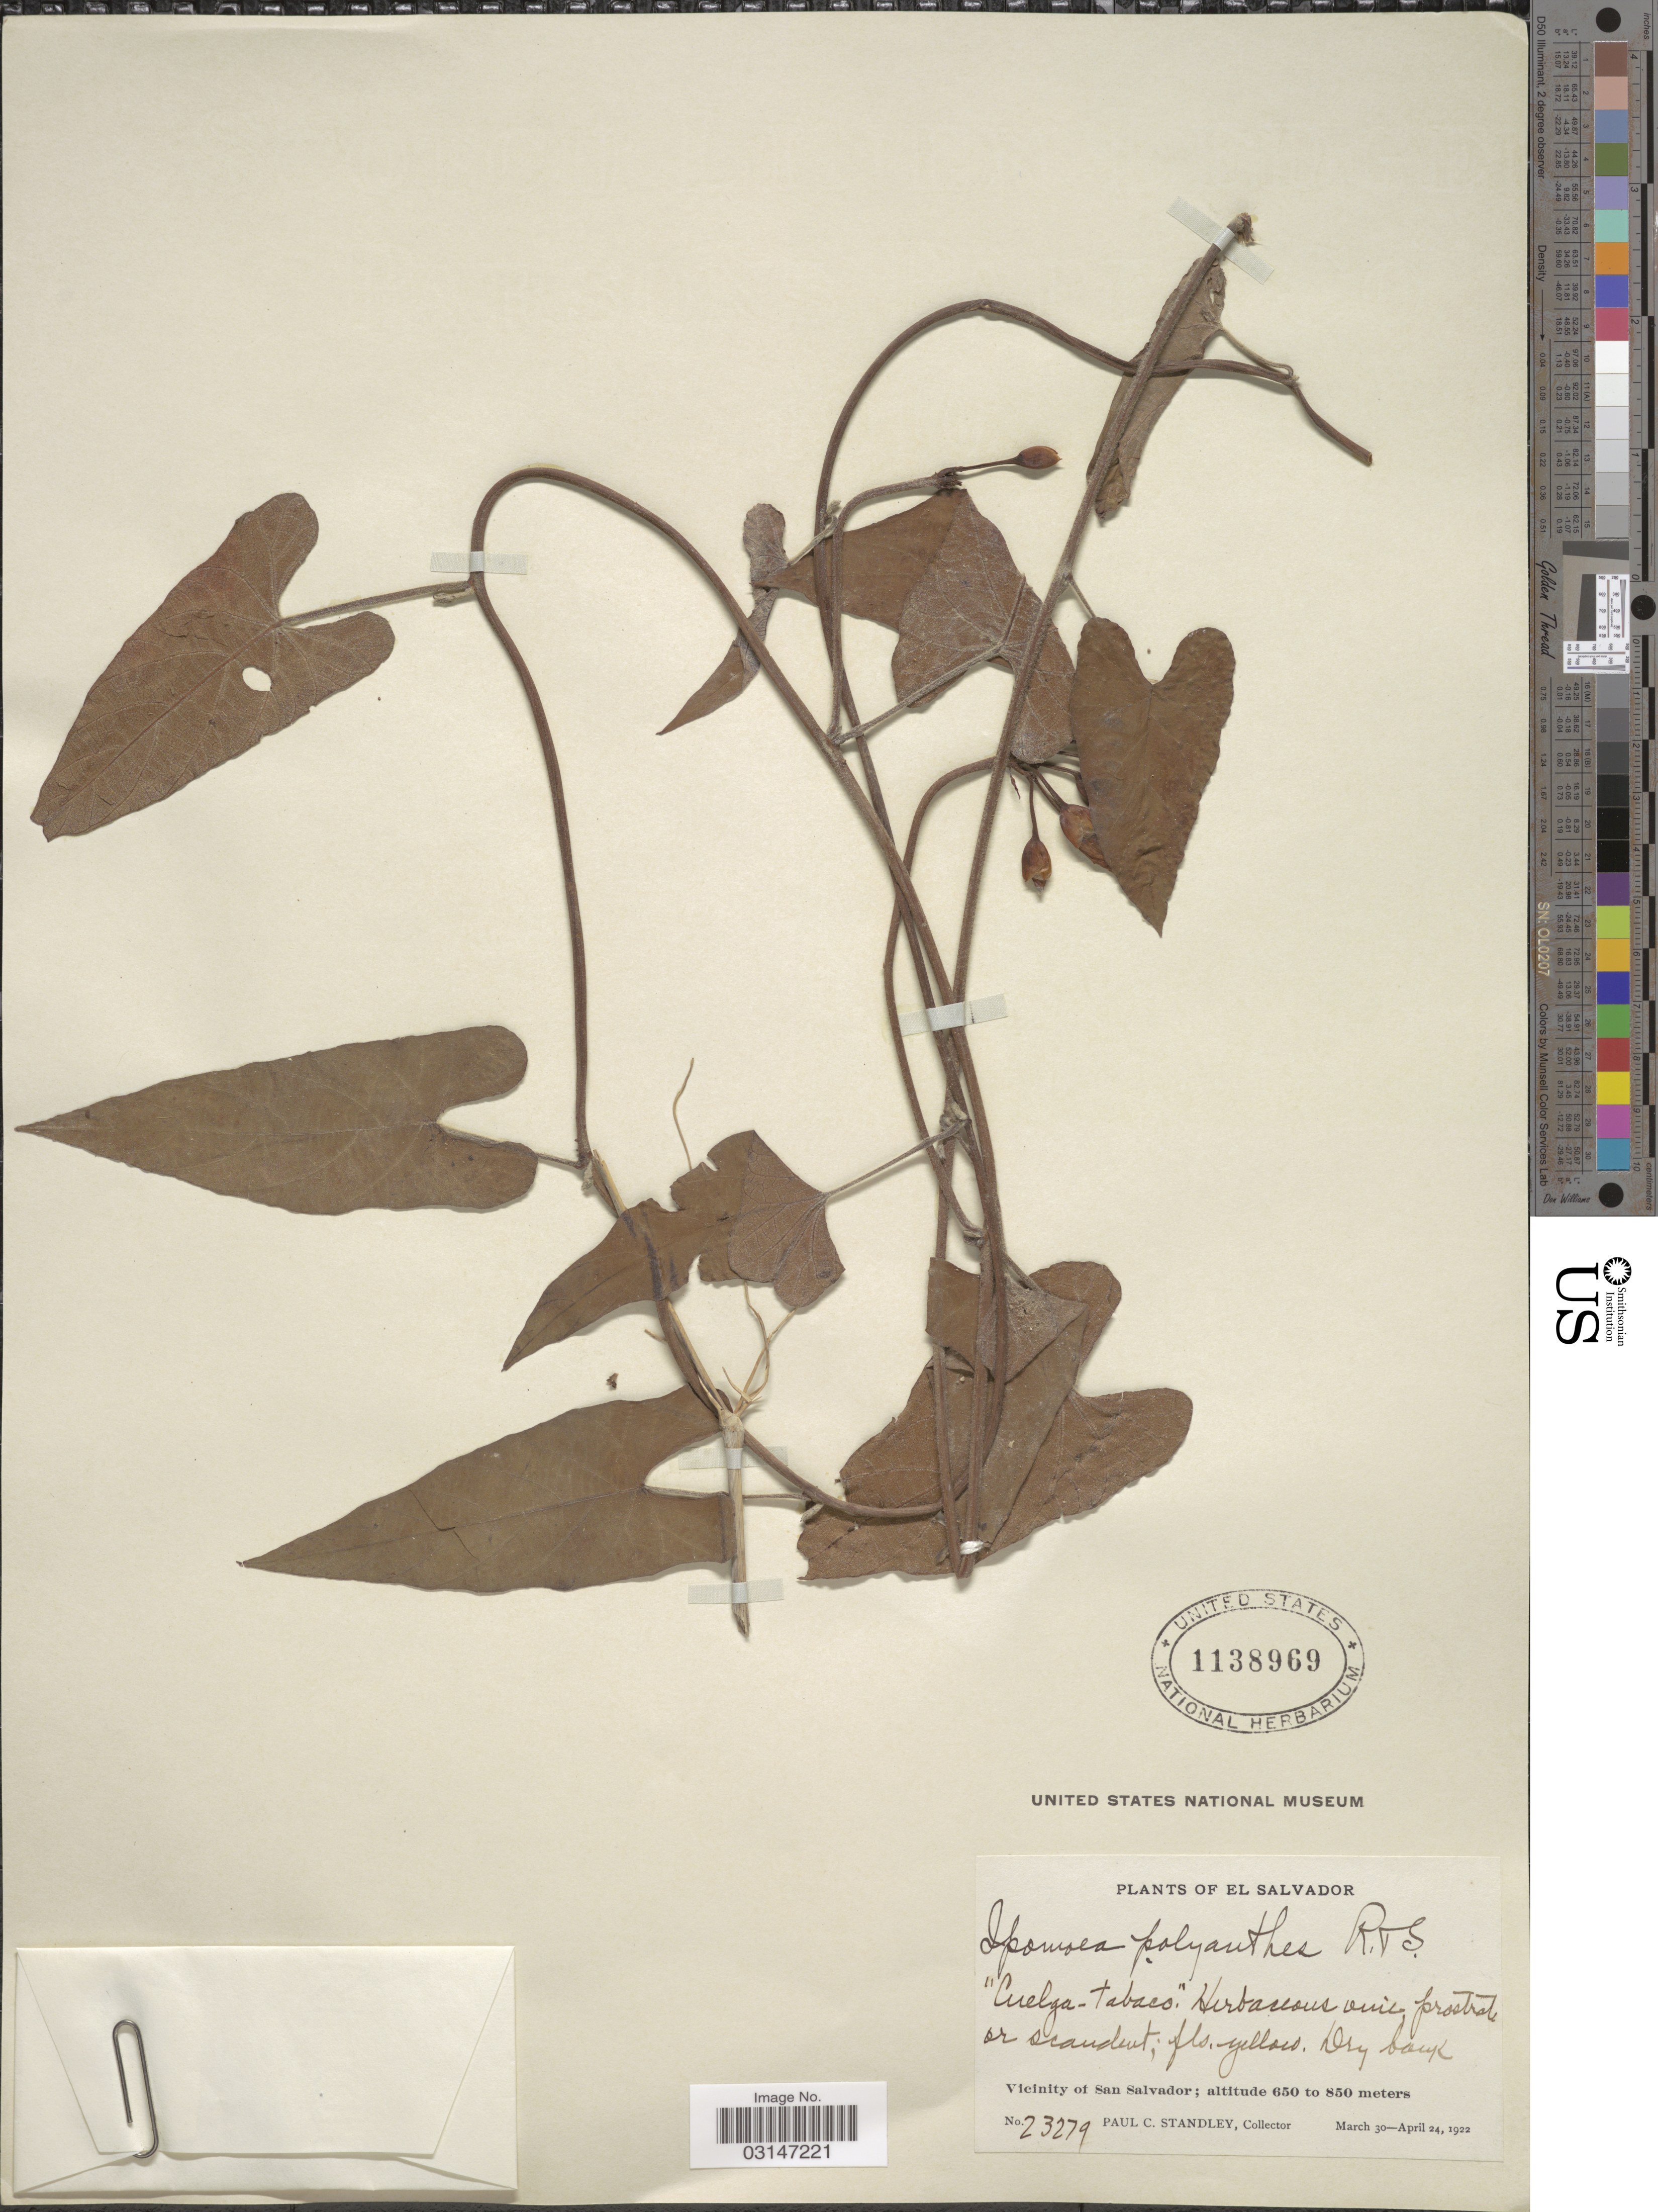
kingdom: Plantae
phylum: Tracheophyta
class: Magnoliopsida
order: Solanales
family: Convolvulaceae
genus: Camonea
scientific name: Camonea umbellata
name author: (L.) A. R. Simões & Staples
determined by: Strong, Mark T., (BOT), Smithsonian Institution - National Museum of Natural History (UNITED STATES)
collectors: P. C. Standley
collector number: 23279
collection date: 1922-03-30/1922-04-24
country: El Salvador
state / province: San Salvador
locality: Vicinity of San Salvador.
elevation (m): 650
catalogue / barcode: US 1138969